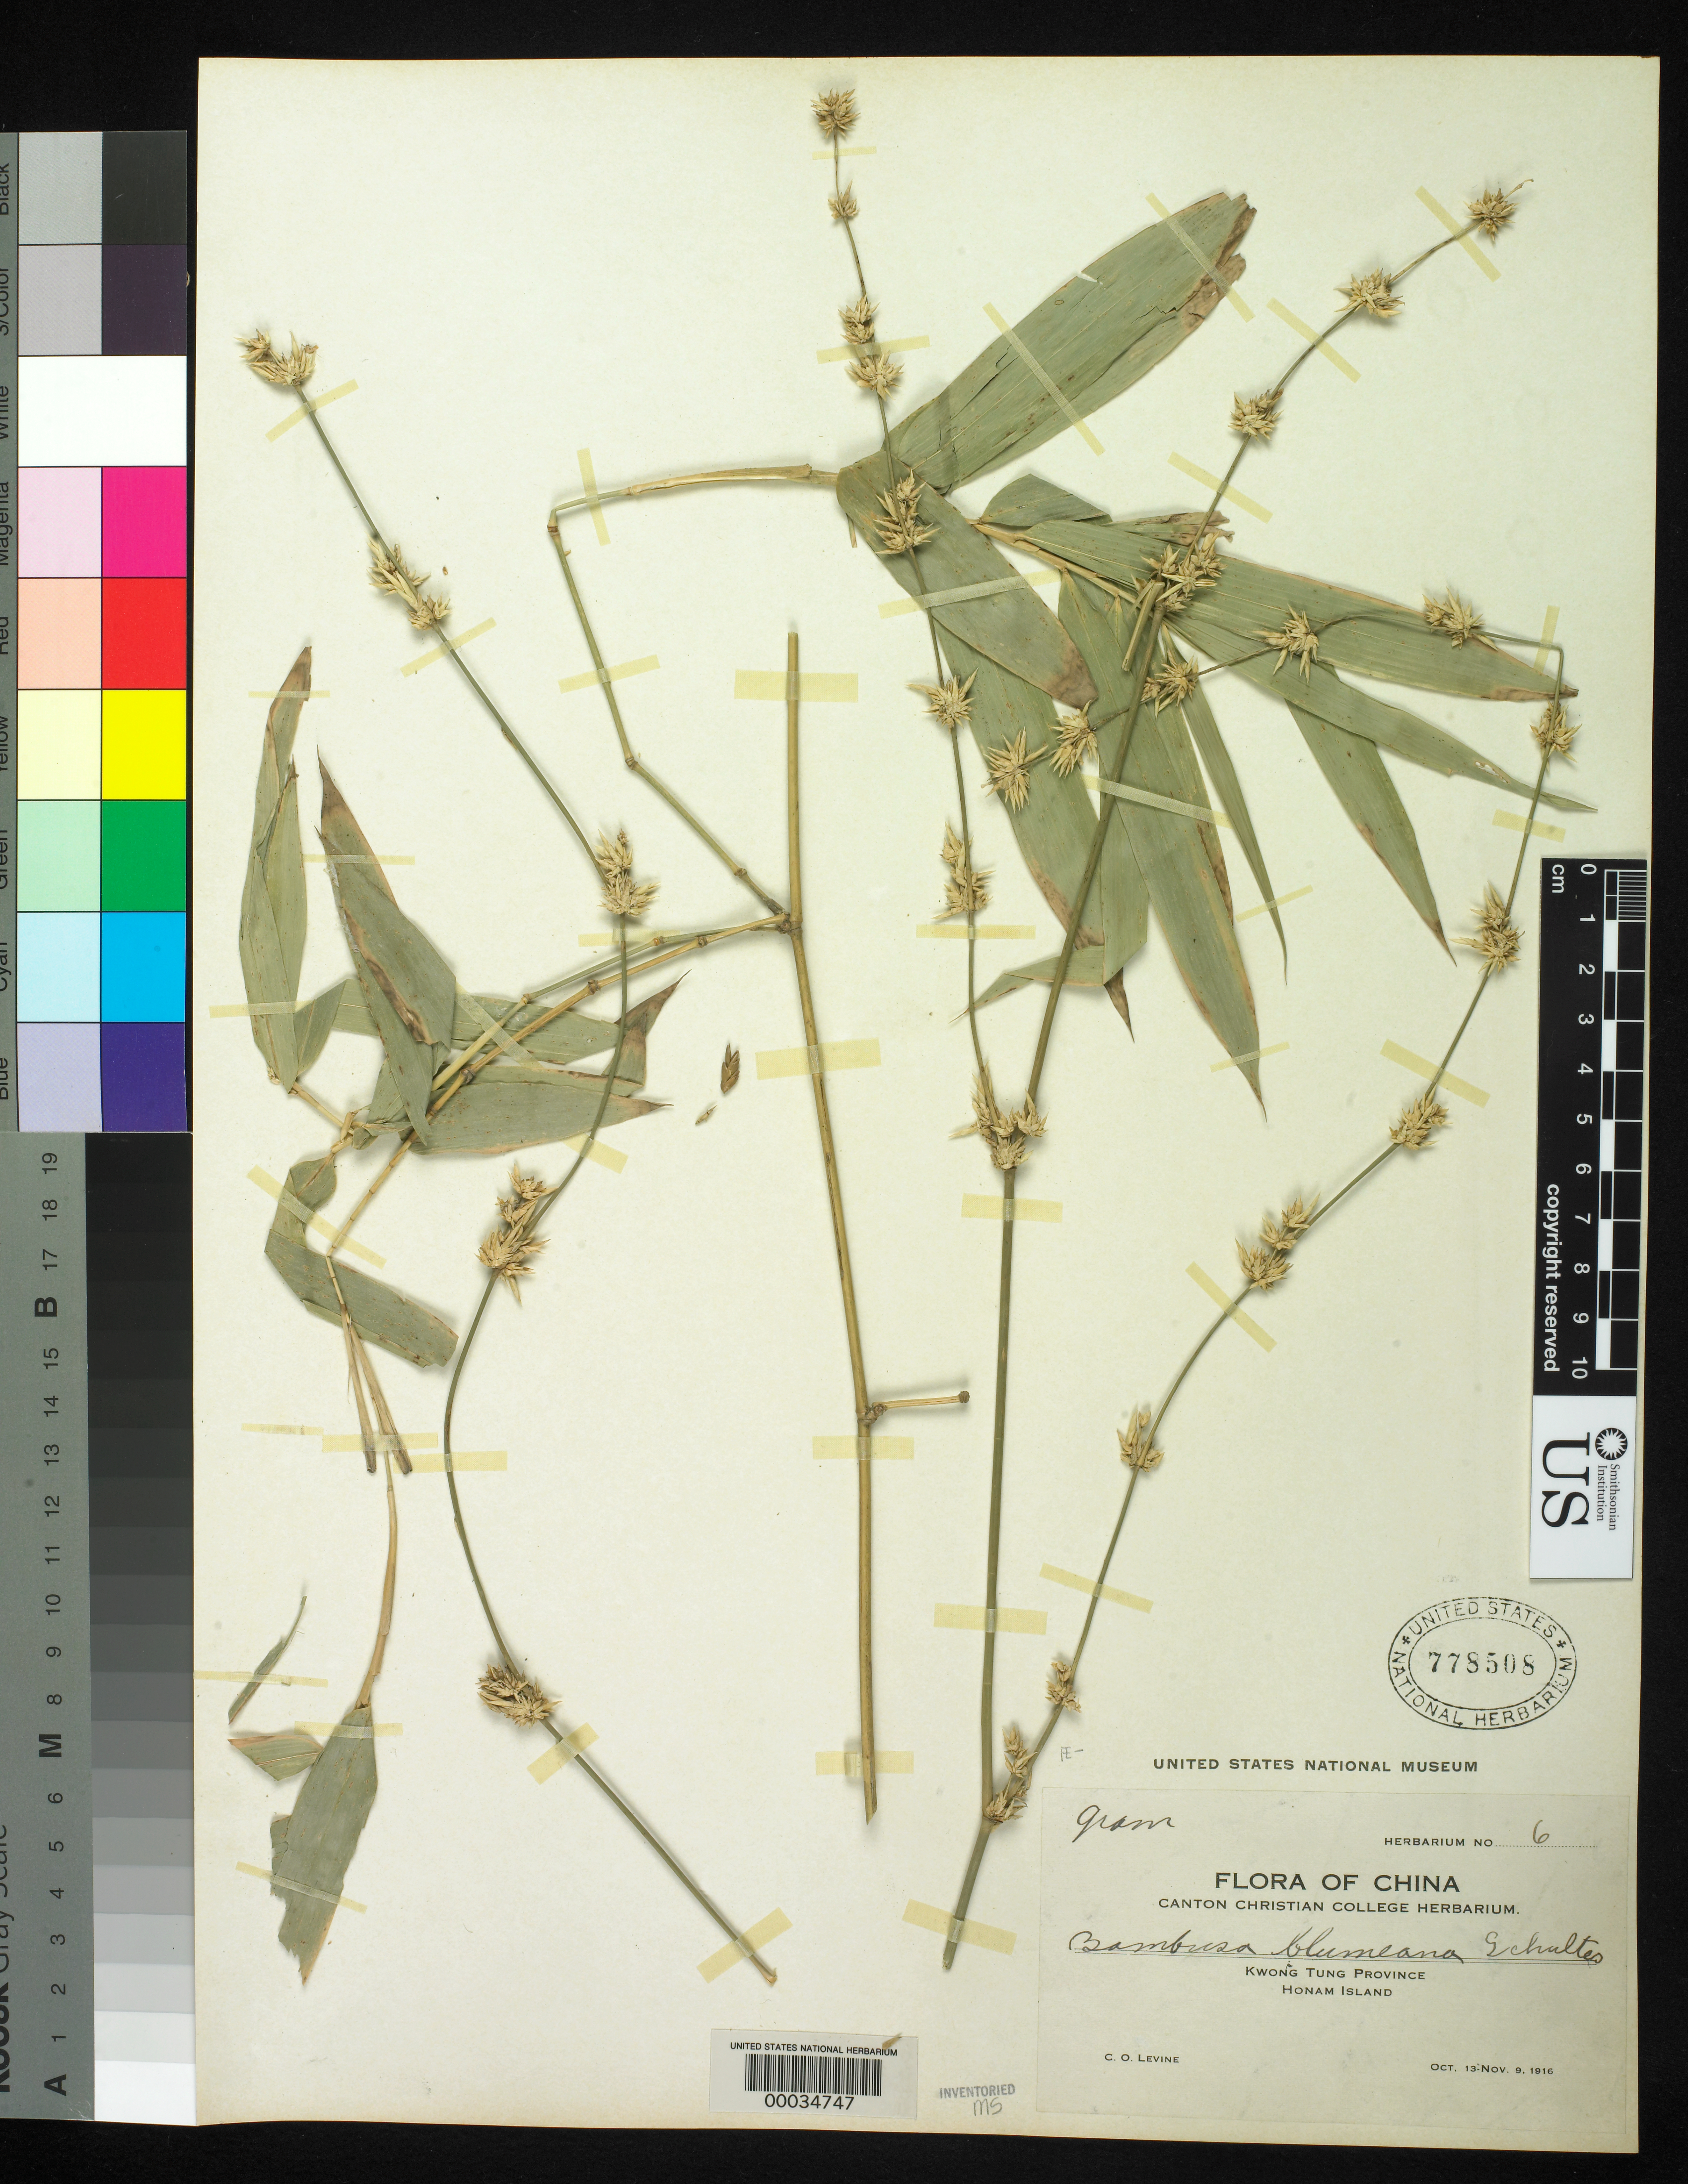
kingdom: Plantae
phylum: Tracheophyta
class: Liliopsida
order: Poales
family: Poaceae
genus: Bambusa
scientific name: Bambusa spinosa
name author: Roxb.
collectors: C. O. Levine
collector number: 6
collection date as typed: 13 Oct 1916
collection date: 1916-10-13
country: China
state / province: Guangdong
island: Honam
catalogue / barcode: US 778508